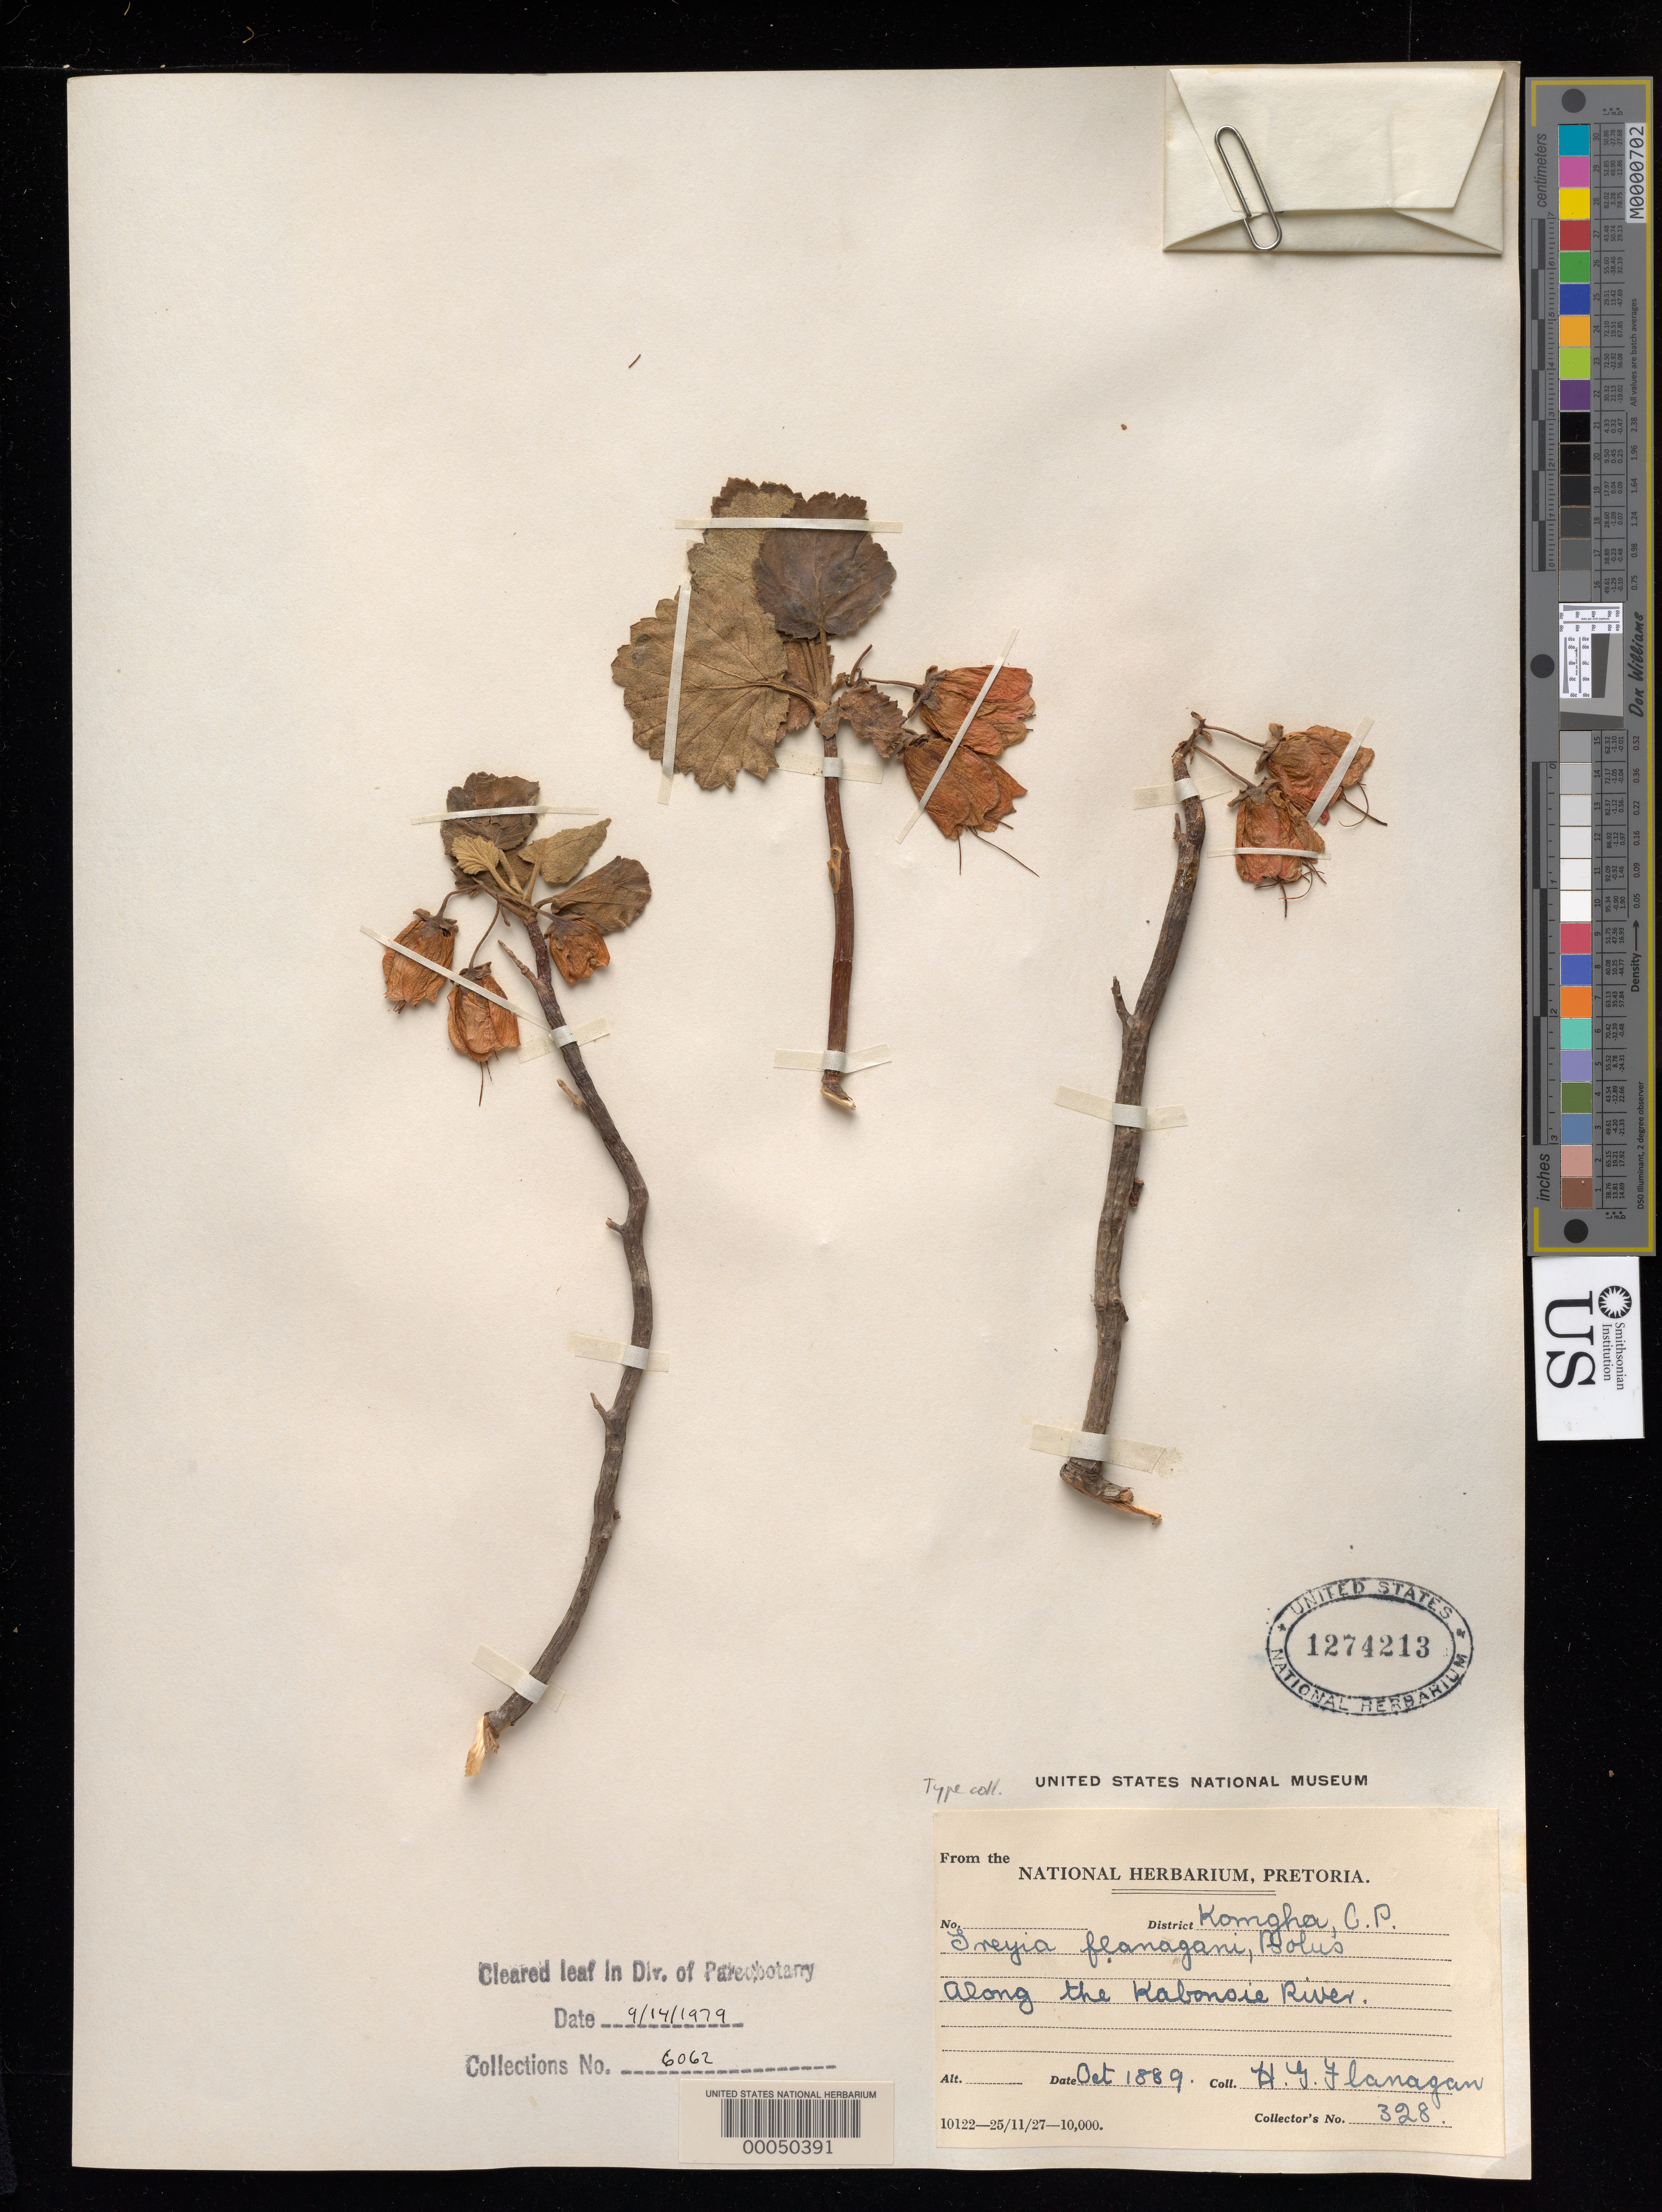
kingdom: Plantae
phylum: Tracheophyta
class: Magnoliopsida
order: Geraniales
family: Francoaceae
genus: Greyia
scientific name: Greyia flanaganii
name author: Bolus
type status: Type Collection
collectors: H. Flanagan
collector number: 328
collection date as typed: Oct 1889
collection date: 1889-10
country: South Africa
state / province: Eastern Cape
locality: Komgha, along kabonsie river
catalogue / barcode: US 1274213